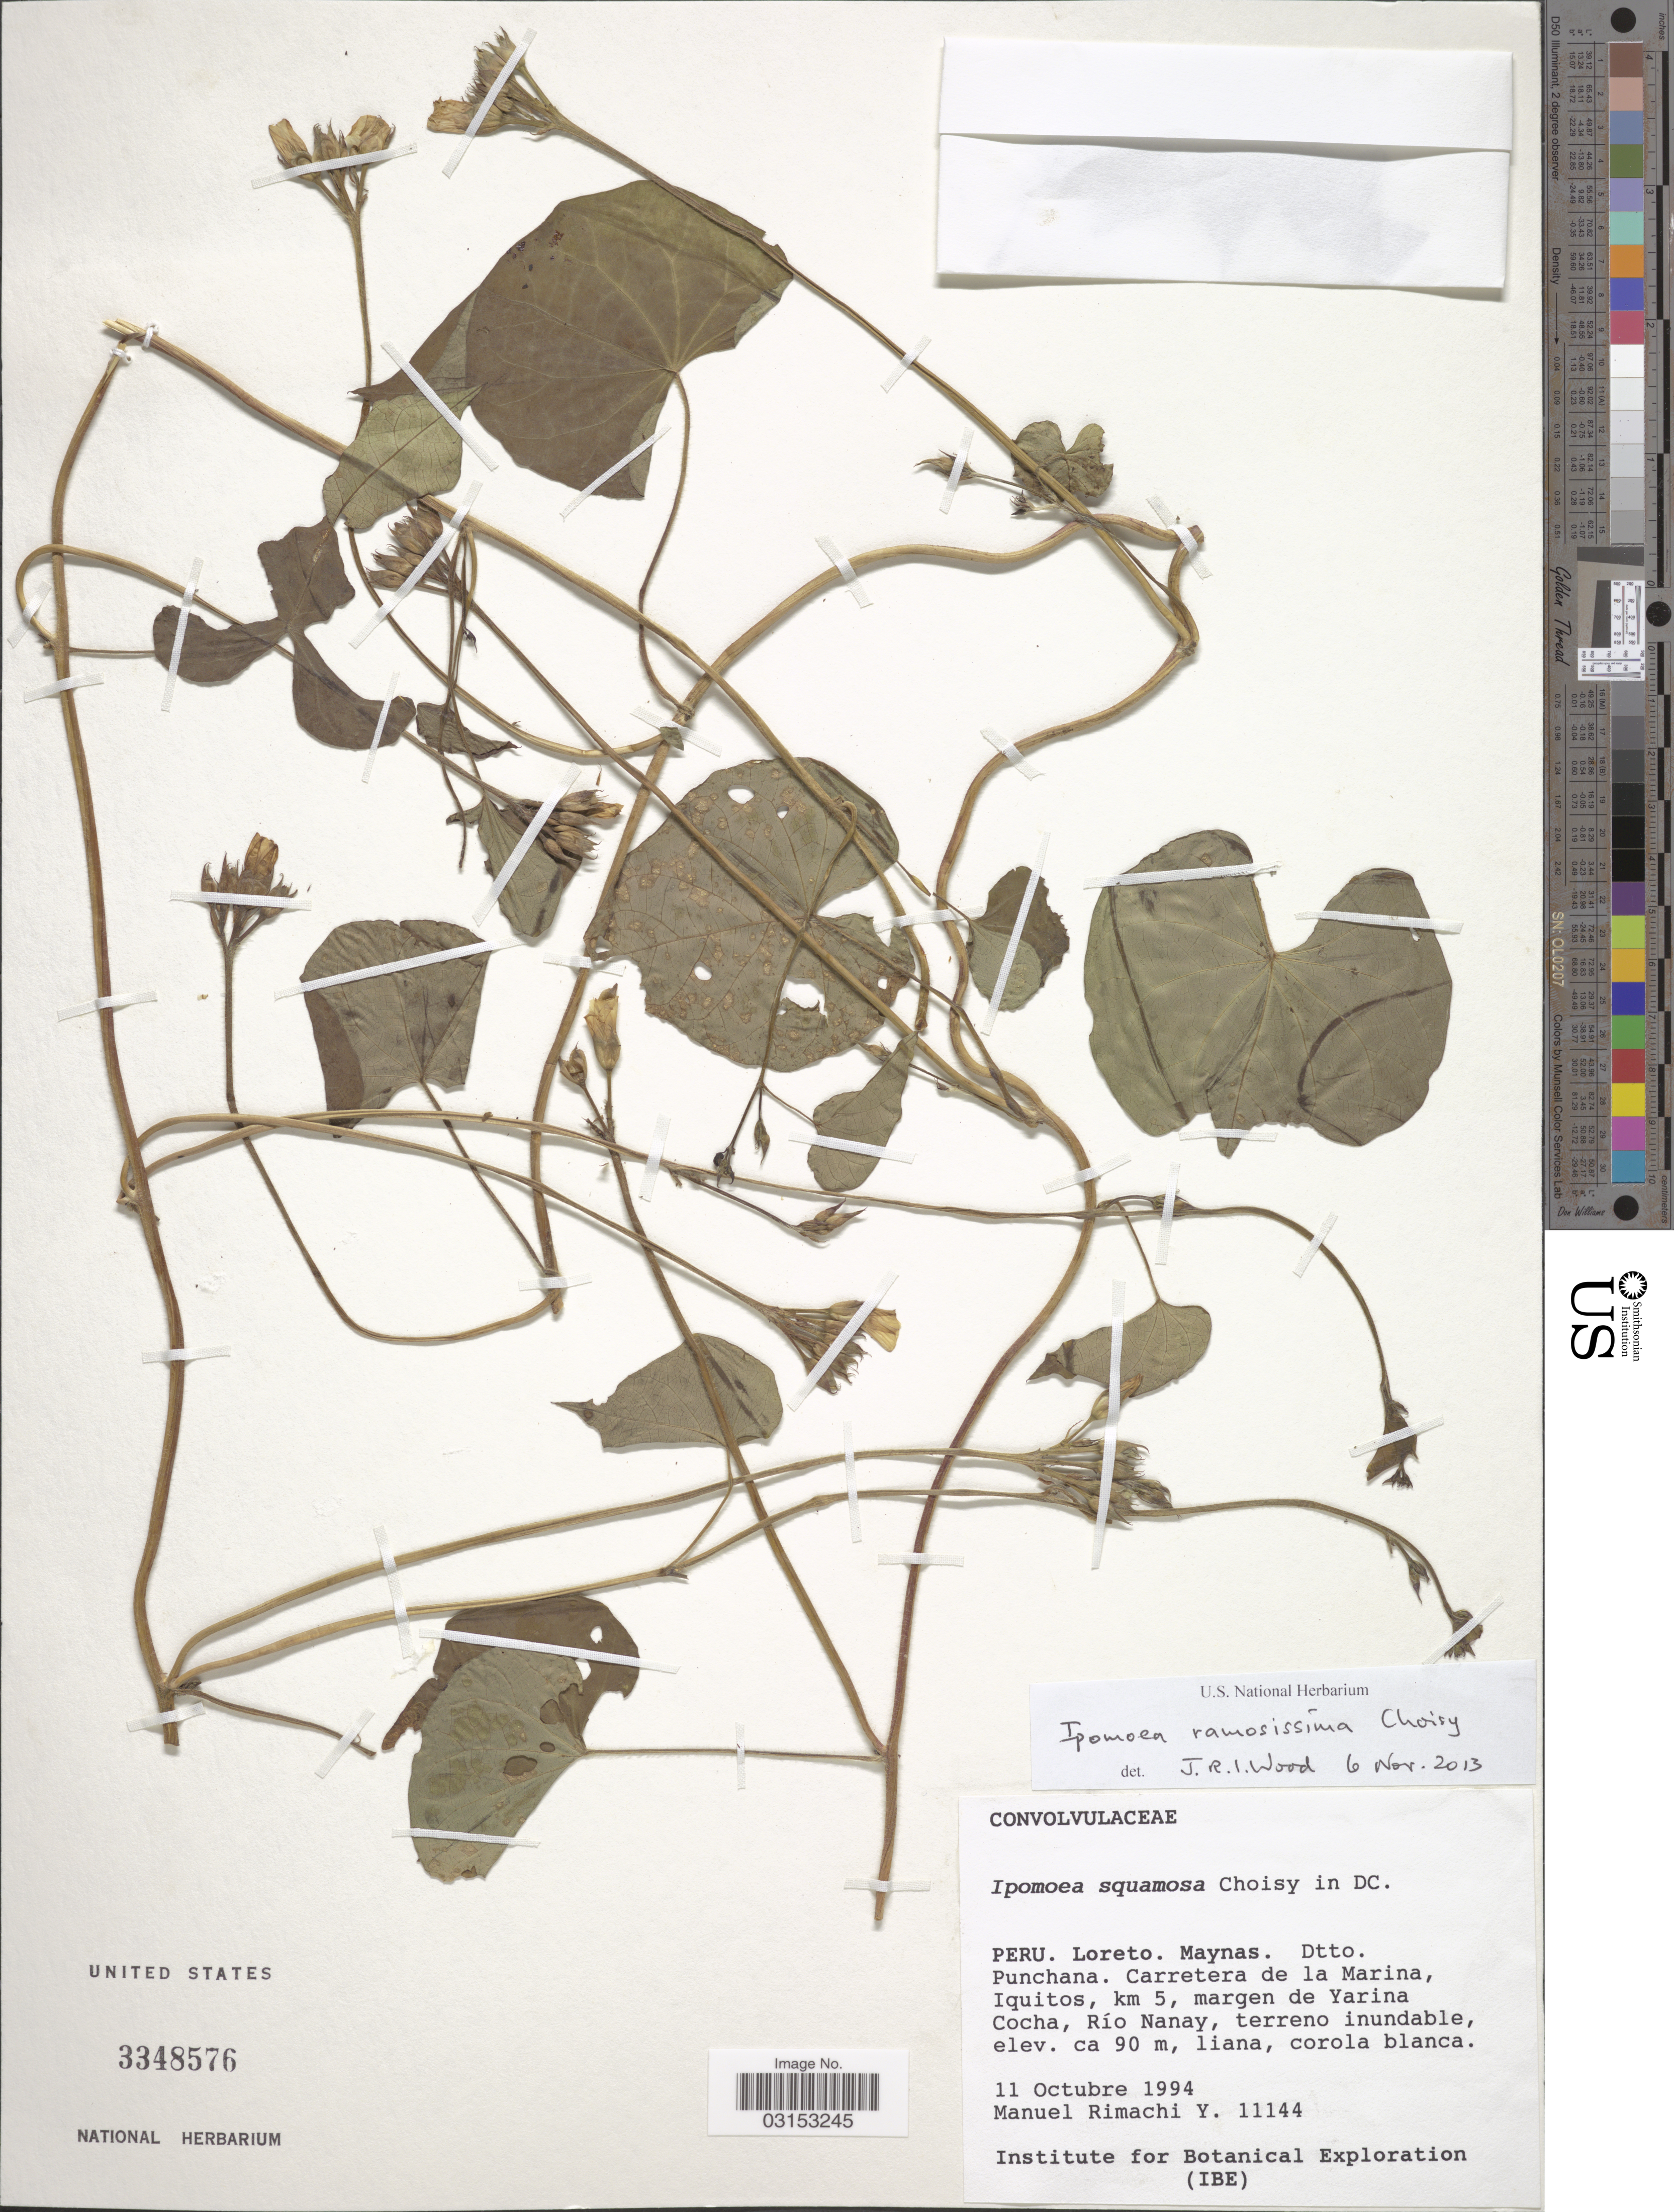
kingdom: Plantae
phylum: Tracheophyta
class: Magnoliopsida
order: Solanales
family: Convolvulaceae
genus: Ipomoea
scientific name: Ipomoea ramosissima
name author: (Poir.) Choisy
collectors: M. Rimachi Y.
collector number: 11144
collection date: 1994-10-11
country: Peru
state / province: Loreto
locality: Maynas: Dtto. Punchana. Carretera de la Marina, Iquitos, km 5, margen de Yarina Cocha, Río Nanay.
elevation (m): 90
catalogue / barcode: US 3348576